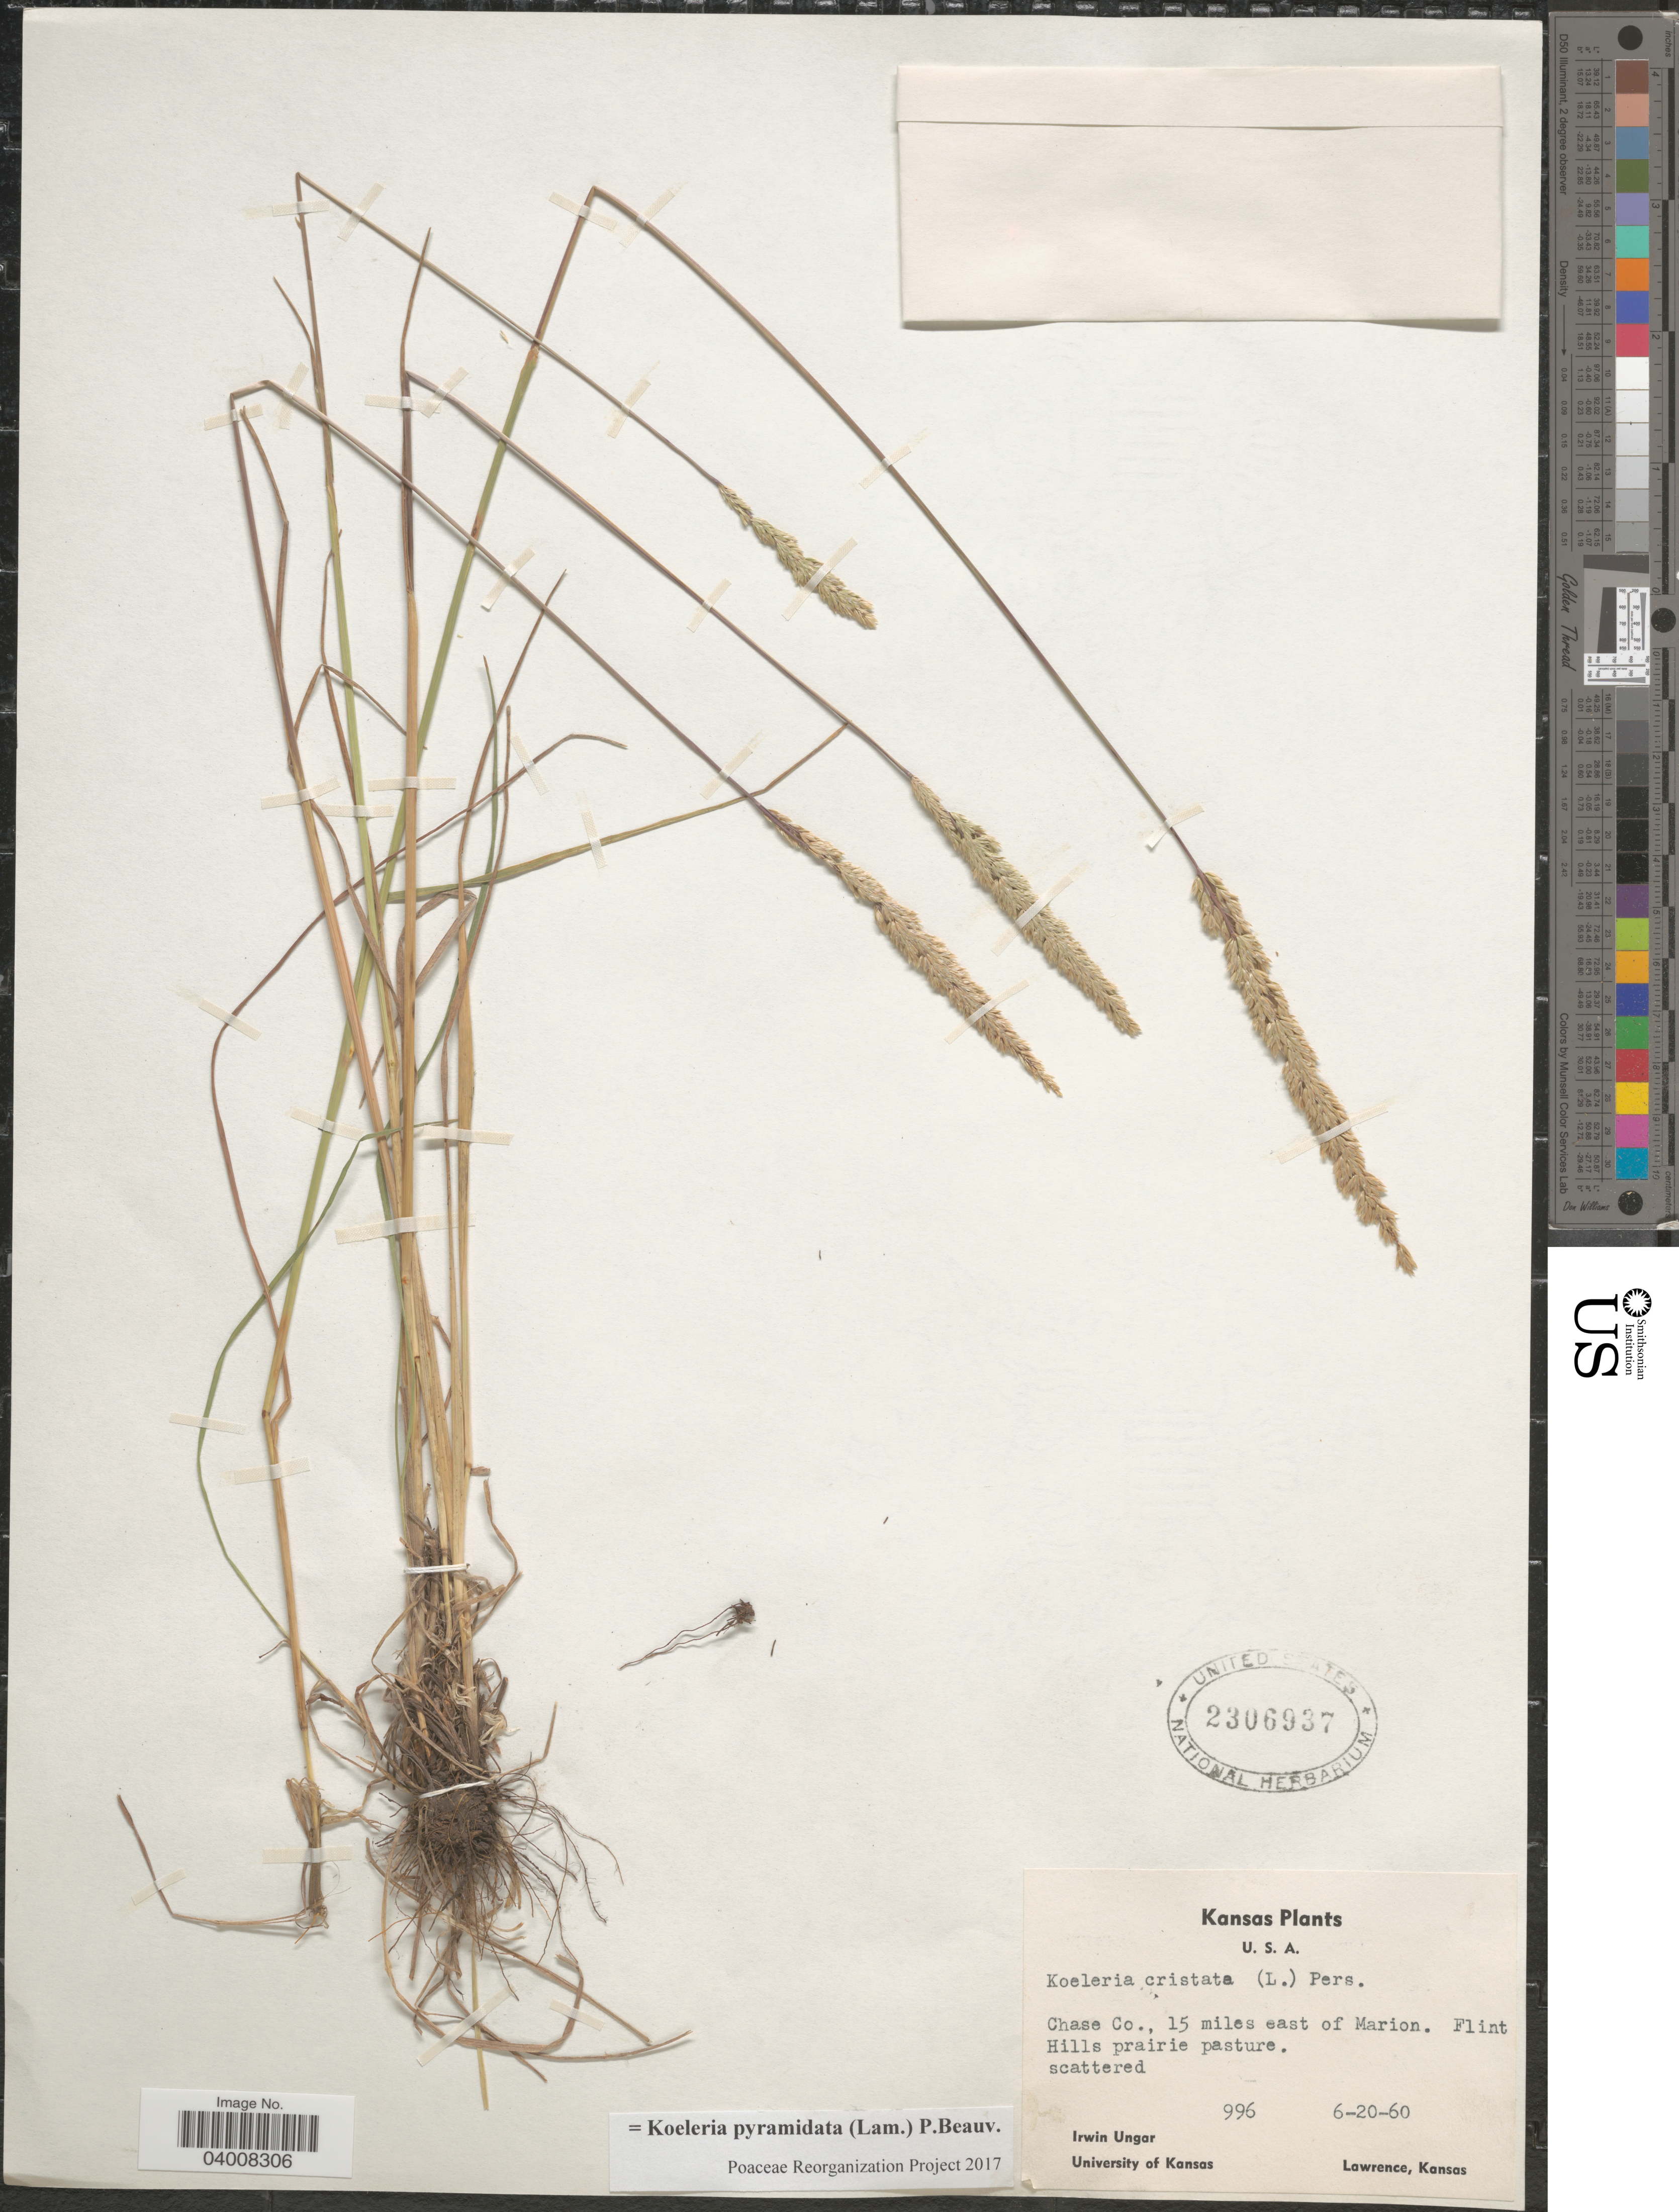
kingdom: Plantae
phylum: Tracheophyta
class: Liliopsida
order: Poales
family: Poaceae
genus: Koeleria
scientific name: Koeleria pyramidata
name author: (Lam.) P. Beauv.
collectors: I. Ungar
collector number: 996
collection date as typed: Transcribed d/m/y: 20/6/60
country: United States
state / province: Kansas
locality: Chase Co., 15 miles east of Marion. Flint Hills prairie pasture.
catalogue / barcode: US 2306937